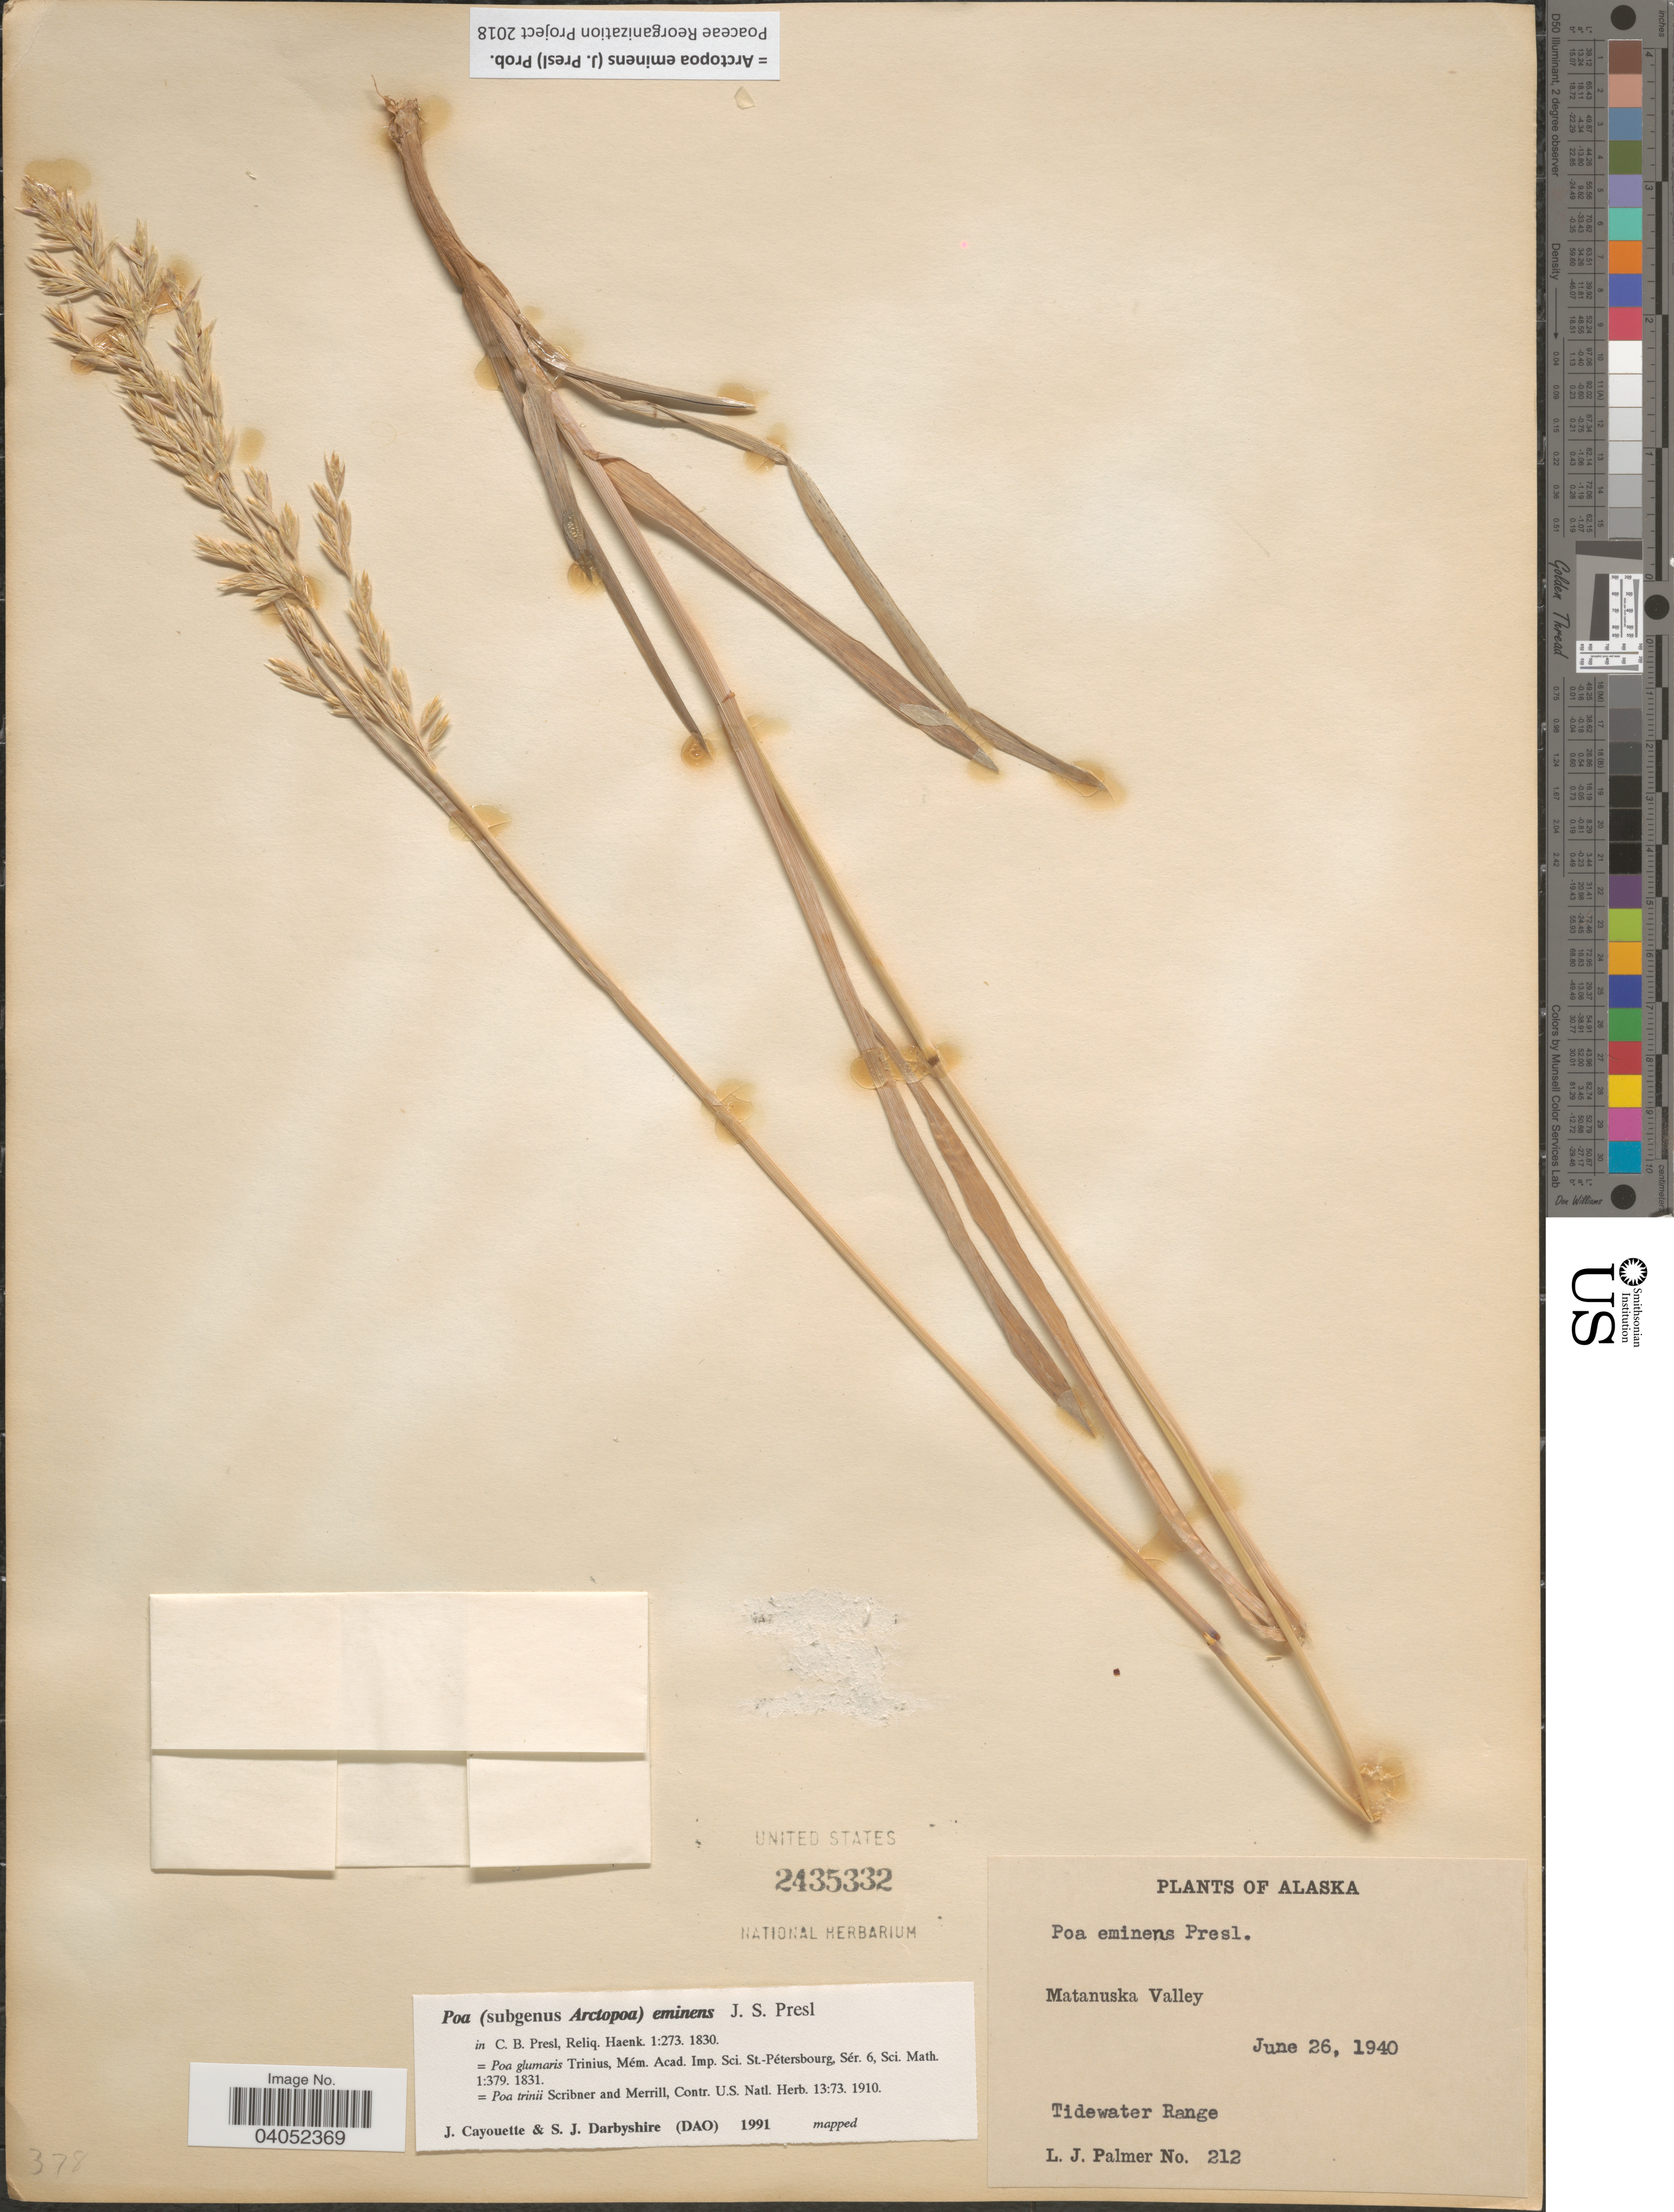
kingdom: Plantae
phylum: Tracheophyta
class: Liliopsida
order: Poales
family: Poaceae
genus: Arctopoa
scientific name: Arctopoa eminens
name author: (J. Presl) Prob.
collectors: L. J. Palmer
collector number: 212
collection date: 1940-06-26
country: United States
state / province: Alaska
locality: Matanuska Valley. Tidewater Range.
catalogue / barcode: US 2435332